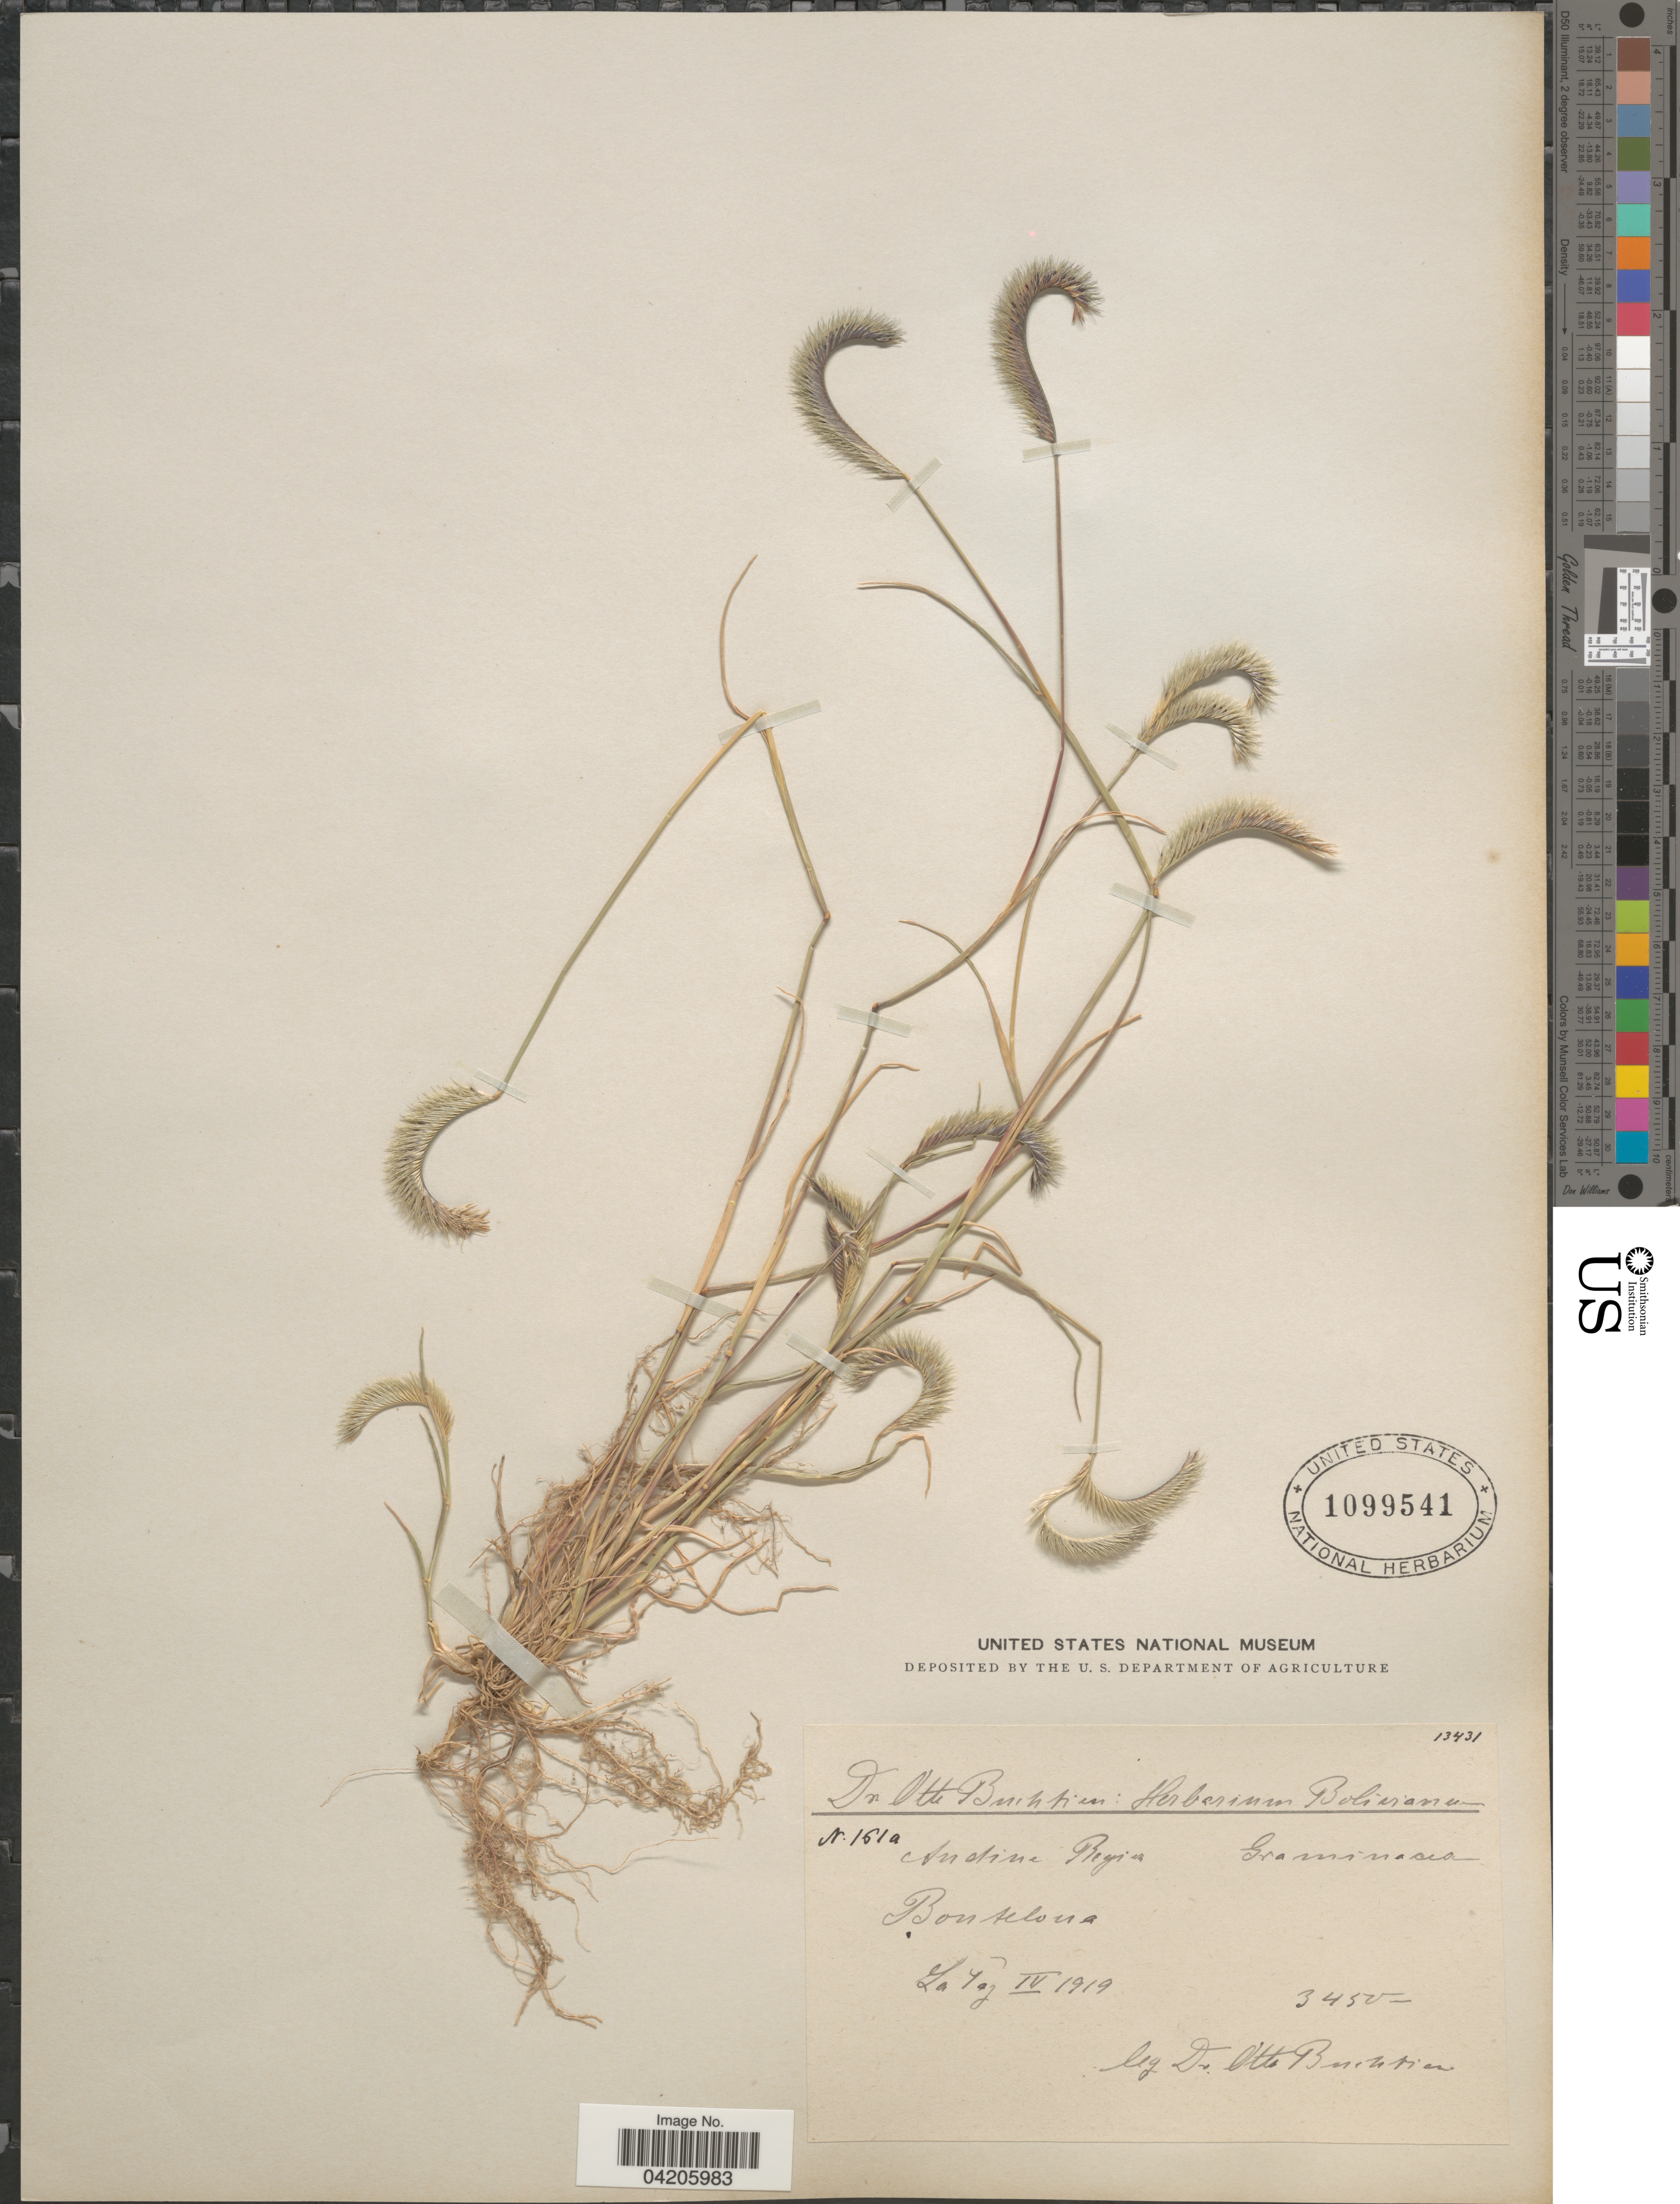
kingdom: Plantae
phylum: Tracheophyta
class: Liliopsida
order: Poales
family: Poaceae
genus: Bouteloua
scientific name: Bouteloua simplex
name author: Lag.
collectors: O. Buchtien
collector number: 161a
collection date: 1919-04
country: Bolivia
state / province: La Paz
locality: Andine Region.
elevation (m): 3450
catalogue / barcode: US 1099541